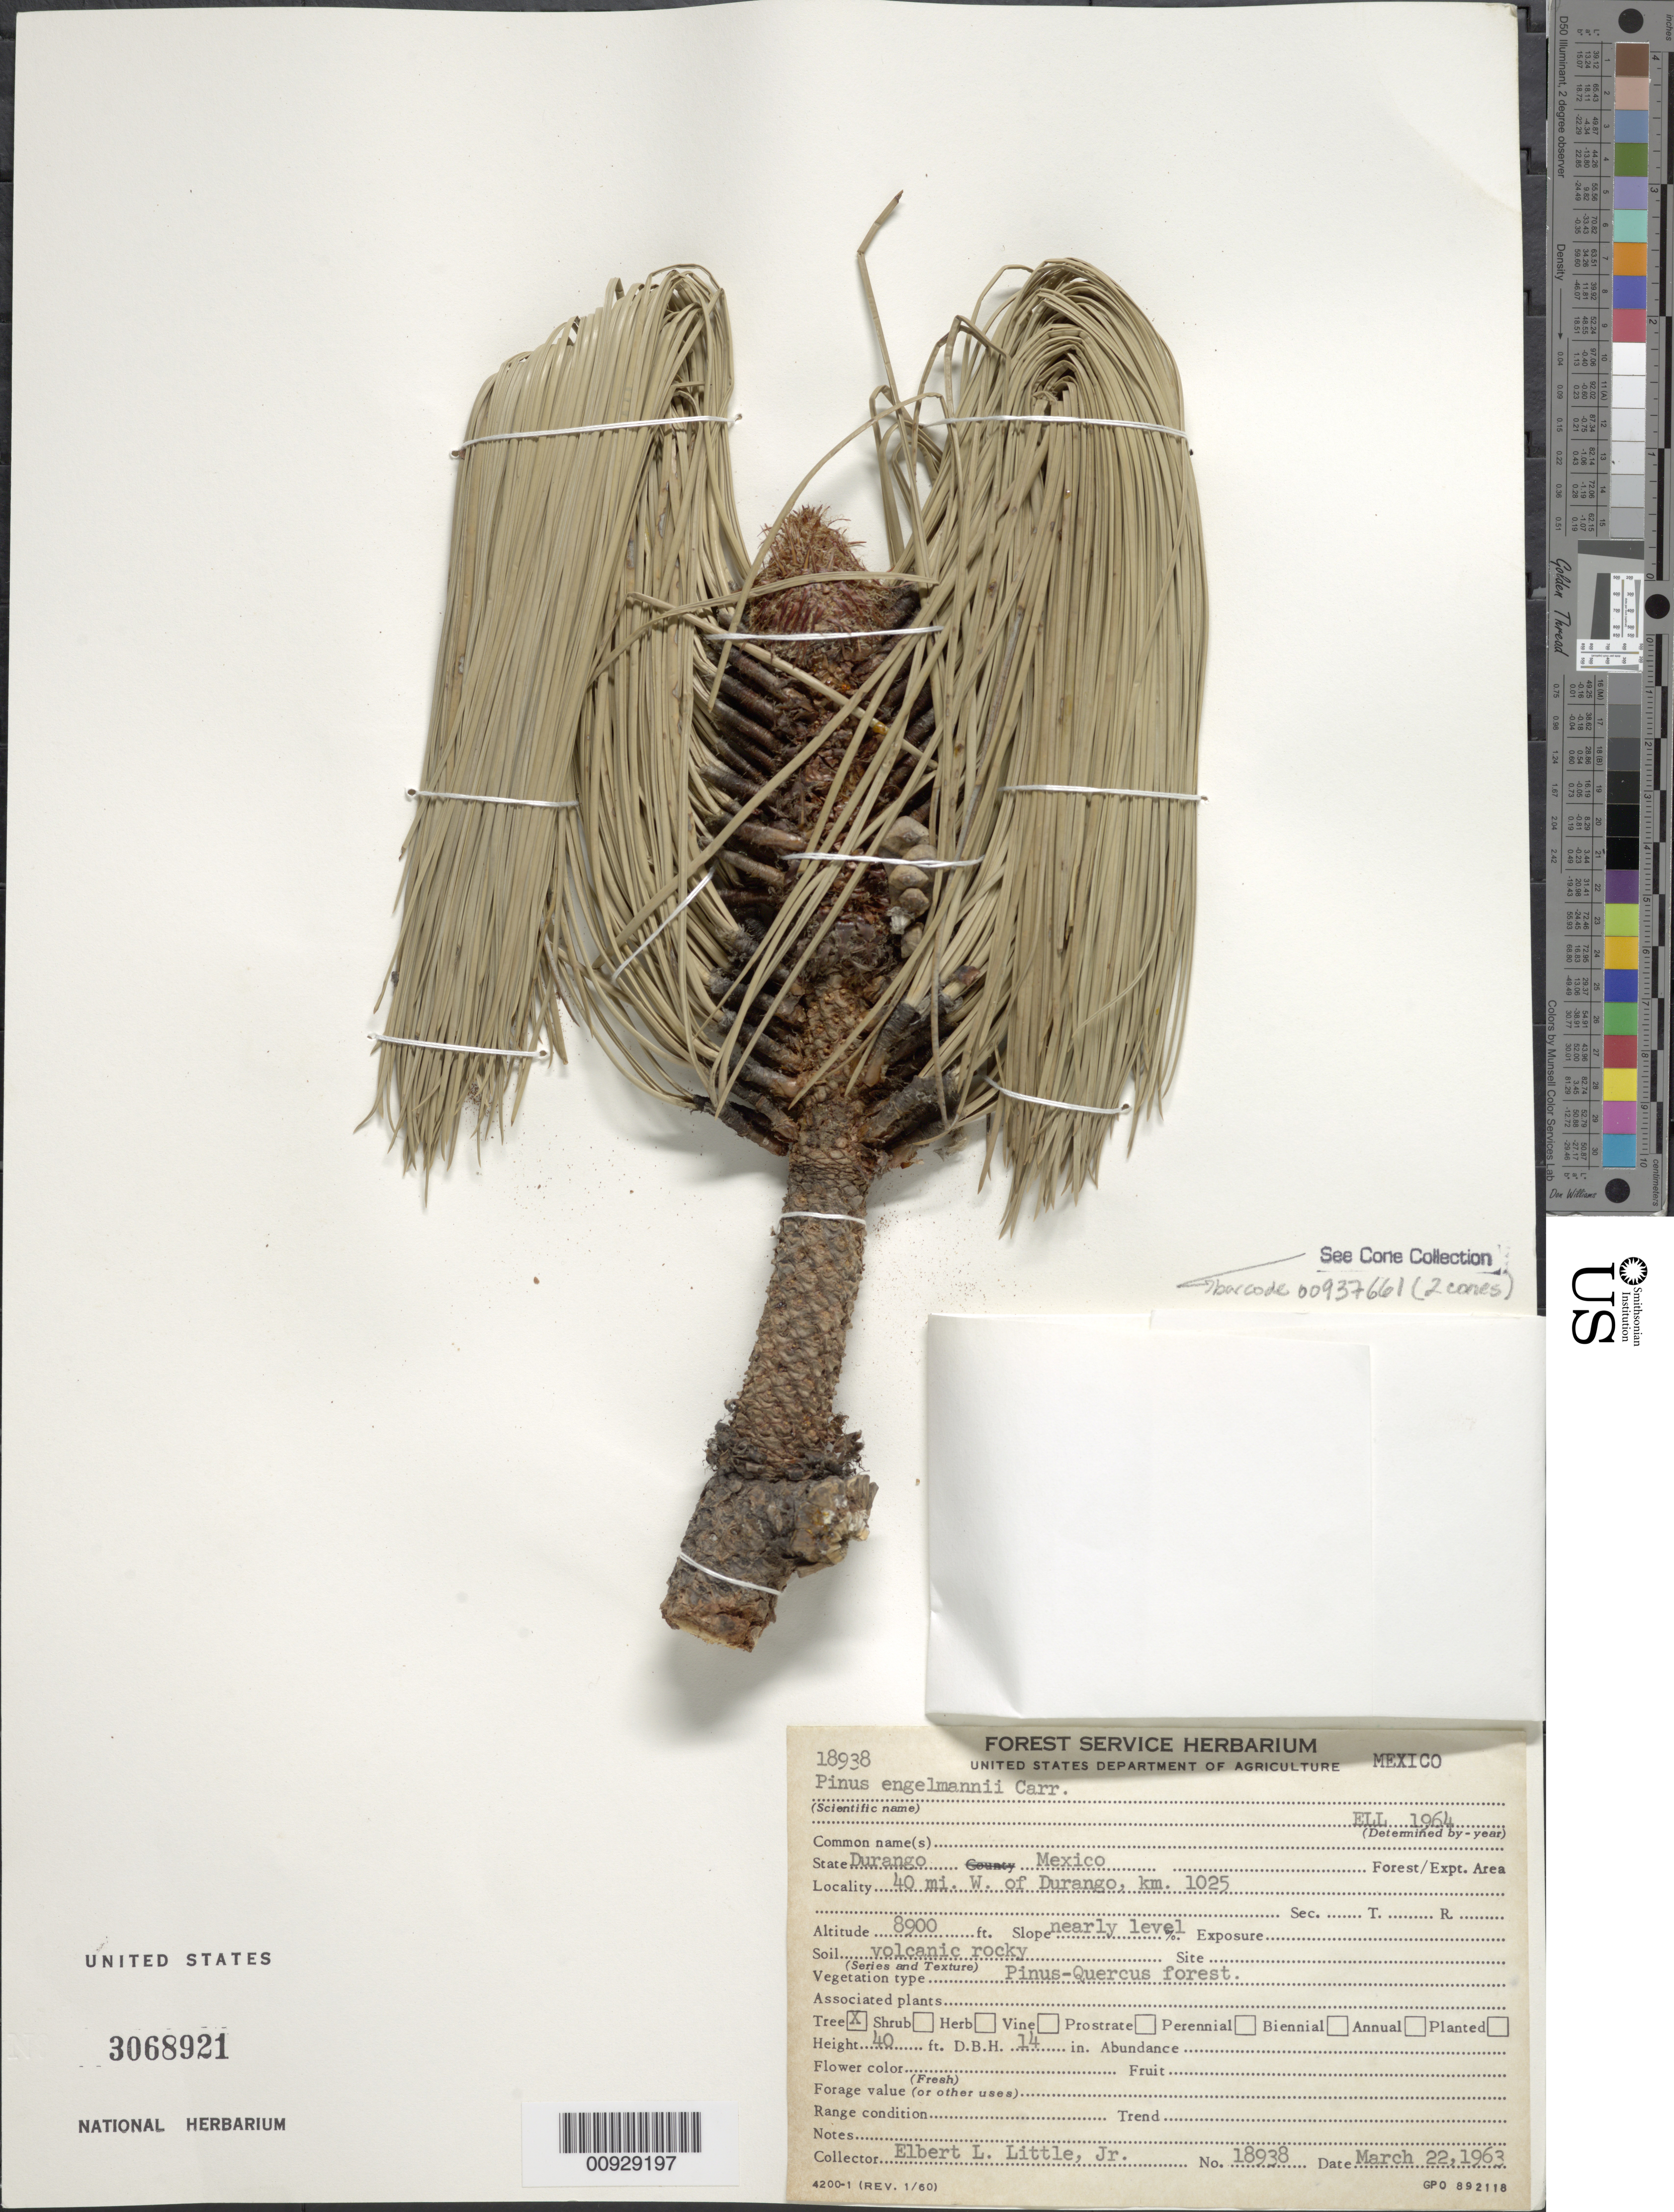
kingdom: Plantae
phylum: Tracheophyta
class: Pinopsida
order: Pinales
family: Pinaceae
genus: Pinus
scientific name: Pinus engelmannii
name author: Carrière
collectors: E. L. Little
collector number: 18938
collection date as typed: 22 Mar 1963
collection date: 1963-03-22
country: Mexico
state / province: Durango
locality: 40 mi. W of Durango, km. 1025.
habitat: Pinus-Quercus forest. Slope nearly level. Soil volcanic rocky.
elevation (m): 2713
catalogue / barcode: US 3068921